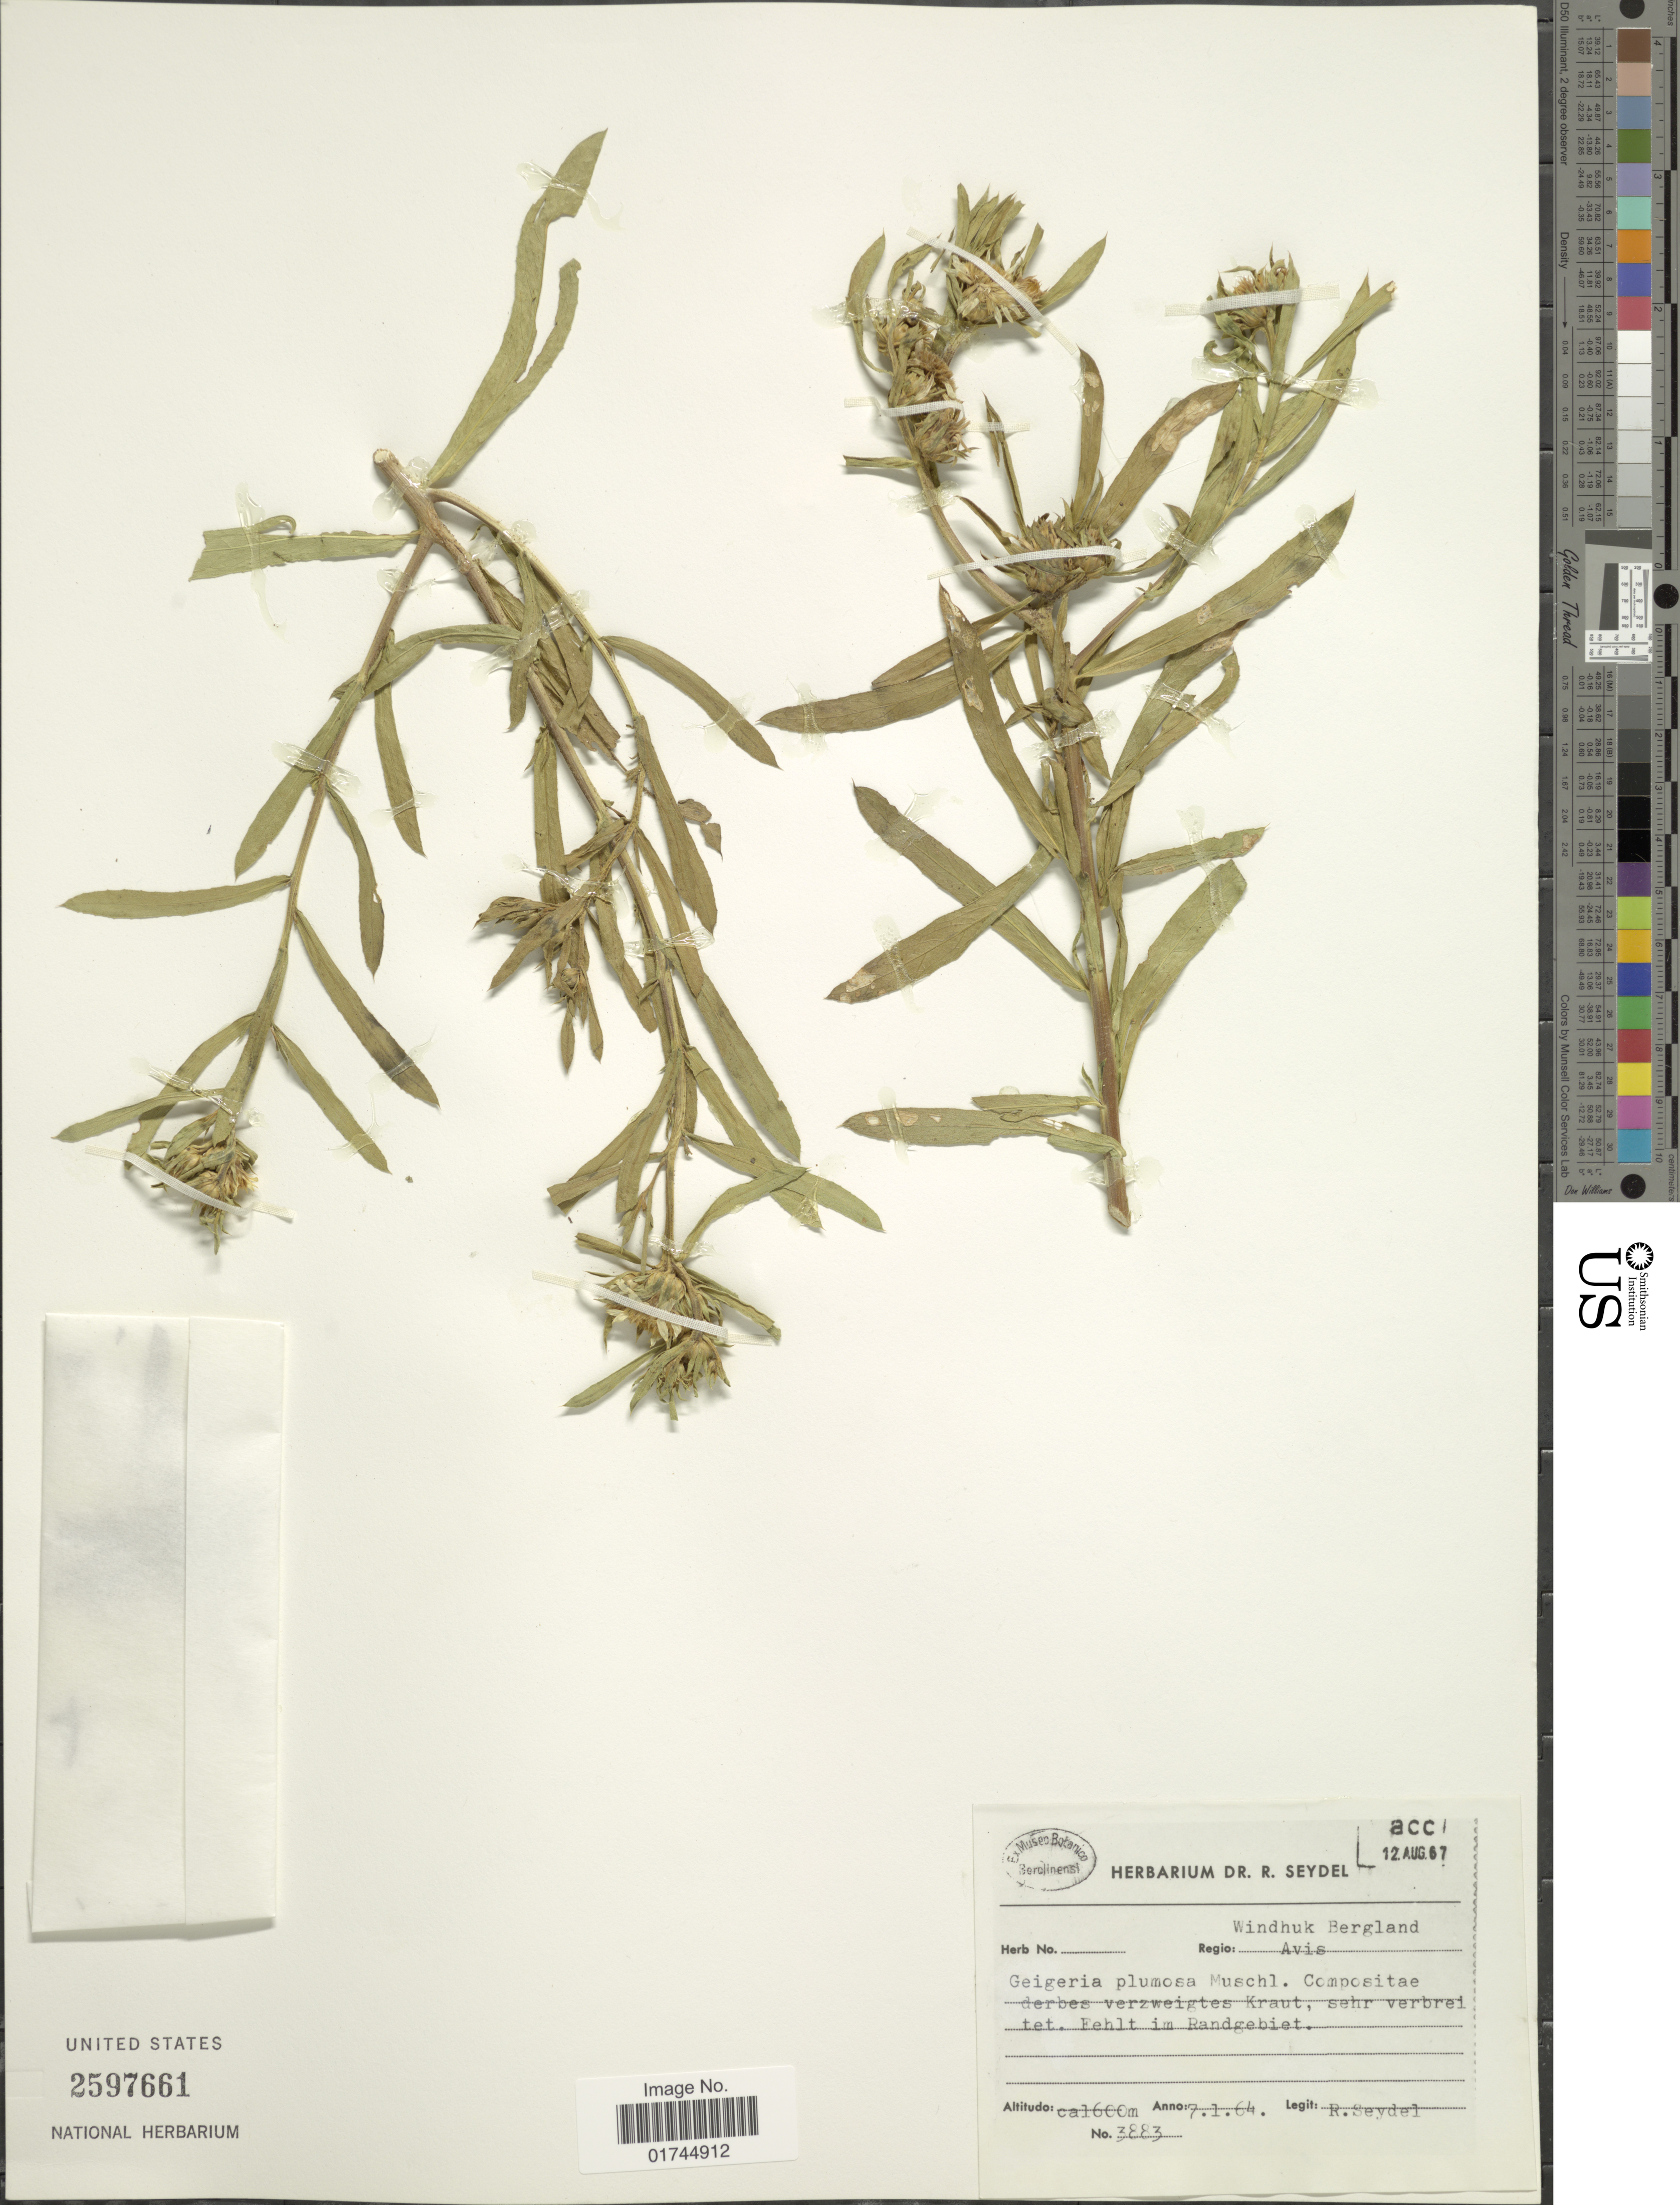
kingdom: Plantae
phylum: Tracheophyta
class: Magnoliopsida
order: Asterales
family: Asteraceae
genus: Geigeria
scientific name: Geigeria plumosa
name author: Muschl.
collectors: R. Seydel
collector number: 3883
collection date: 1964-01-07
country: Namibia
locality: Windhuk Bergland, Regio: Avis.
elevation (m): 1600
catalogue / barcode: US 2597661